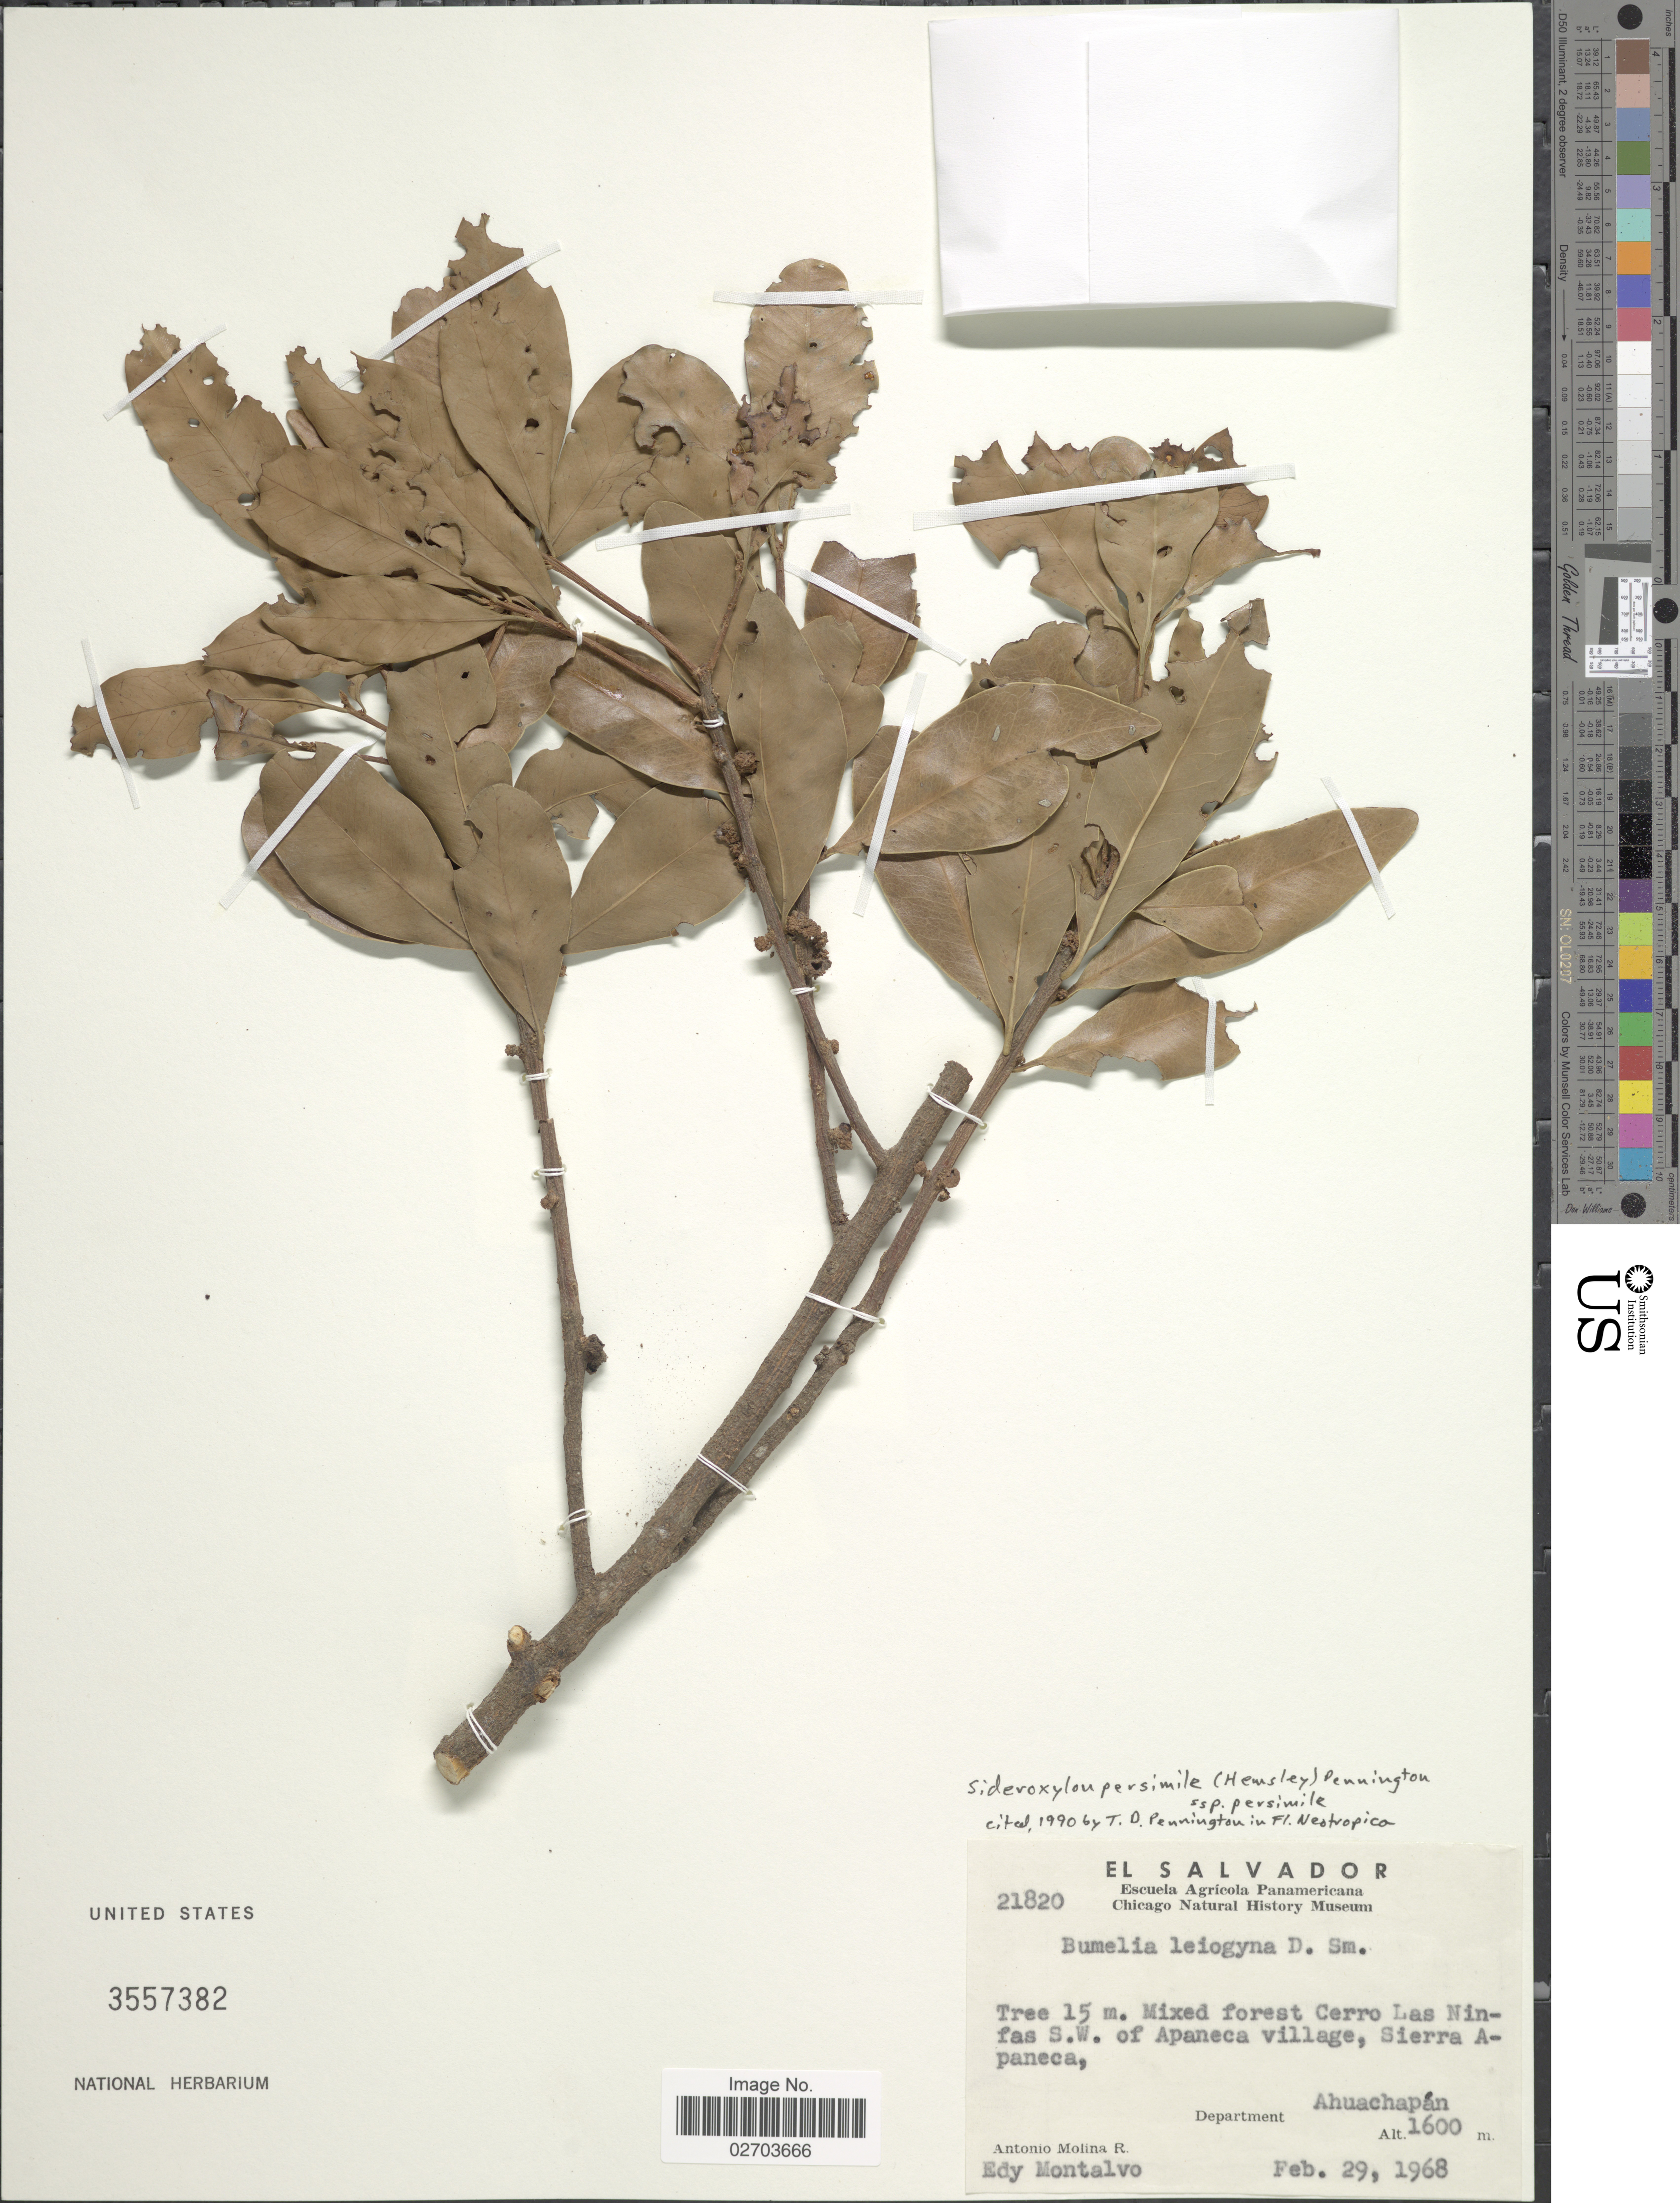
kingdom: Plantae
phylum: Tracheophyta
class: Magnoliopsida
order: Ericales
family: Sapotaceae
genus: Sideroxylon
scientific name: Sideroxylon persimile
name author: (Hemsl.) T.D. Penn.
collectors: A. Molina R. & E. A. Montalvo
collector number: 21820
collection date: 1968-02-29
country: El Salvador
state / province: Ahuachapan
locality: Mixed forest Cerro Las Ninfas S.W. of Apaneca village, Sierra Apaneca.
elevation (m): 1600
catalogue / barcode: US 3557382